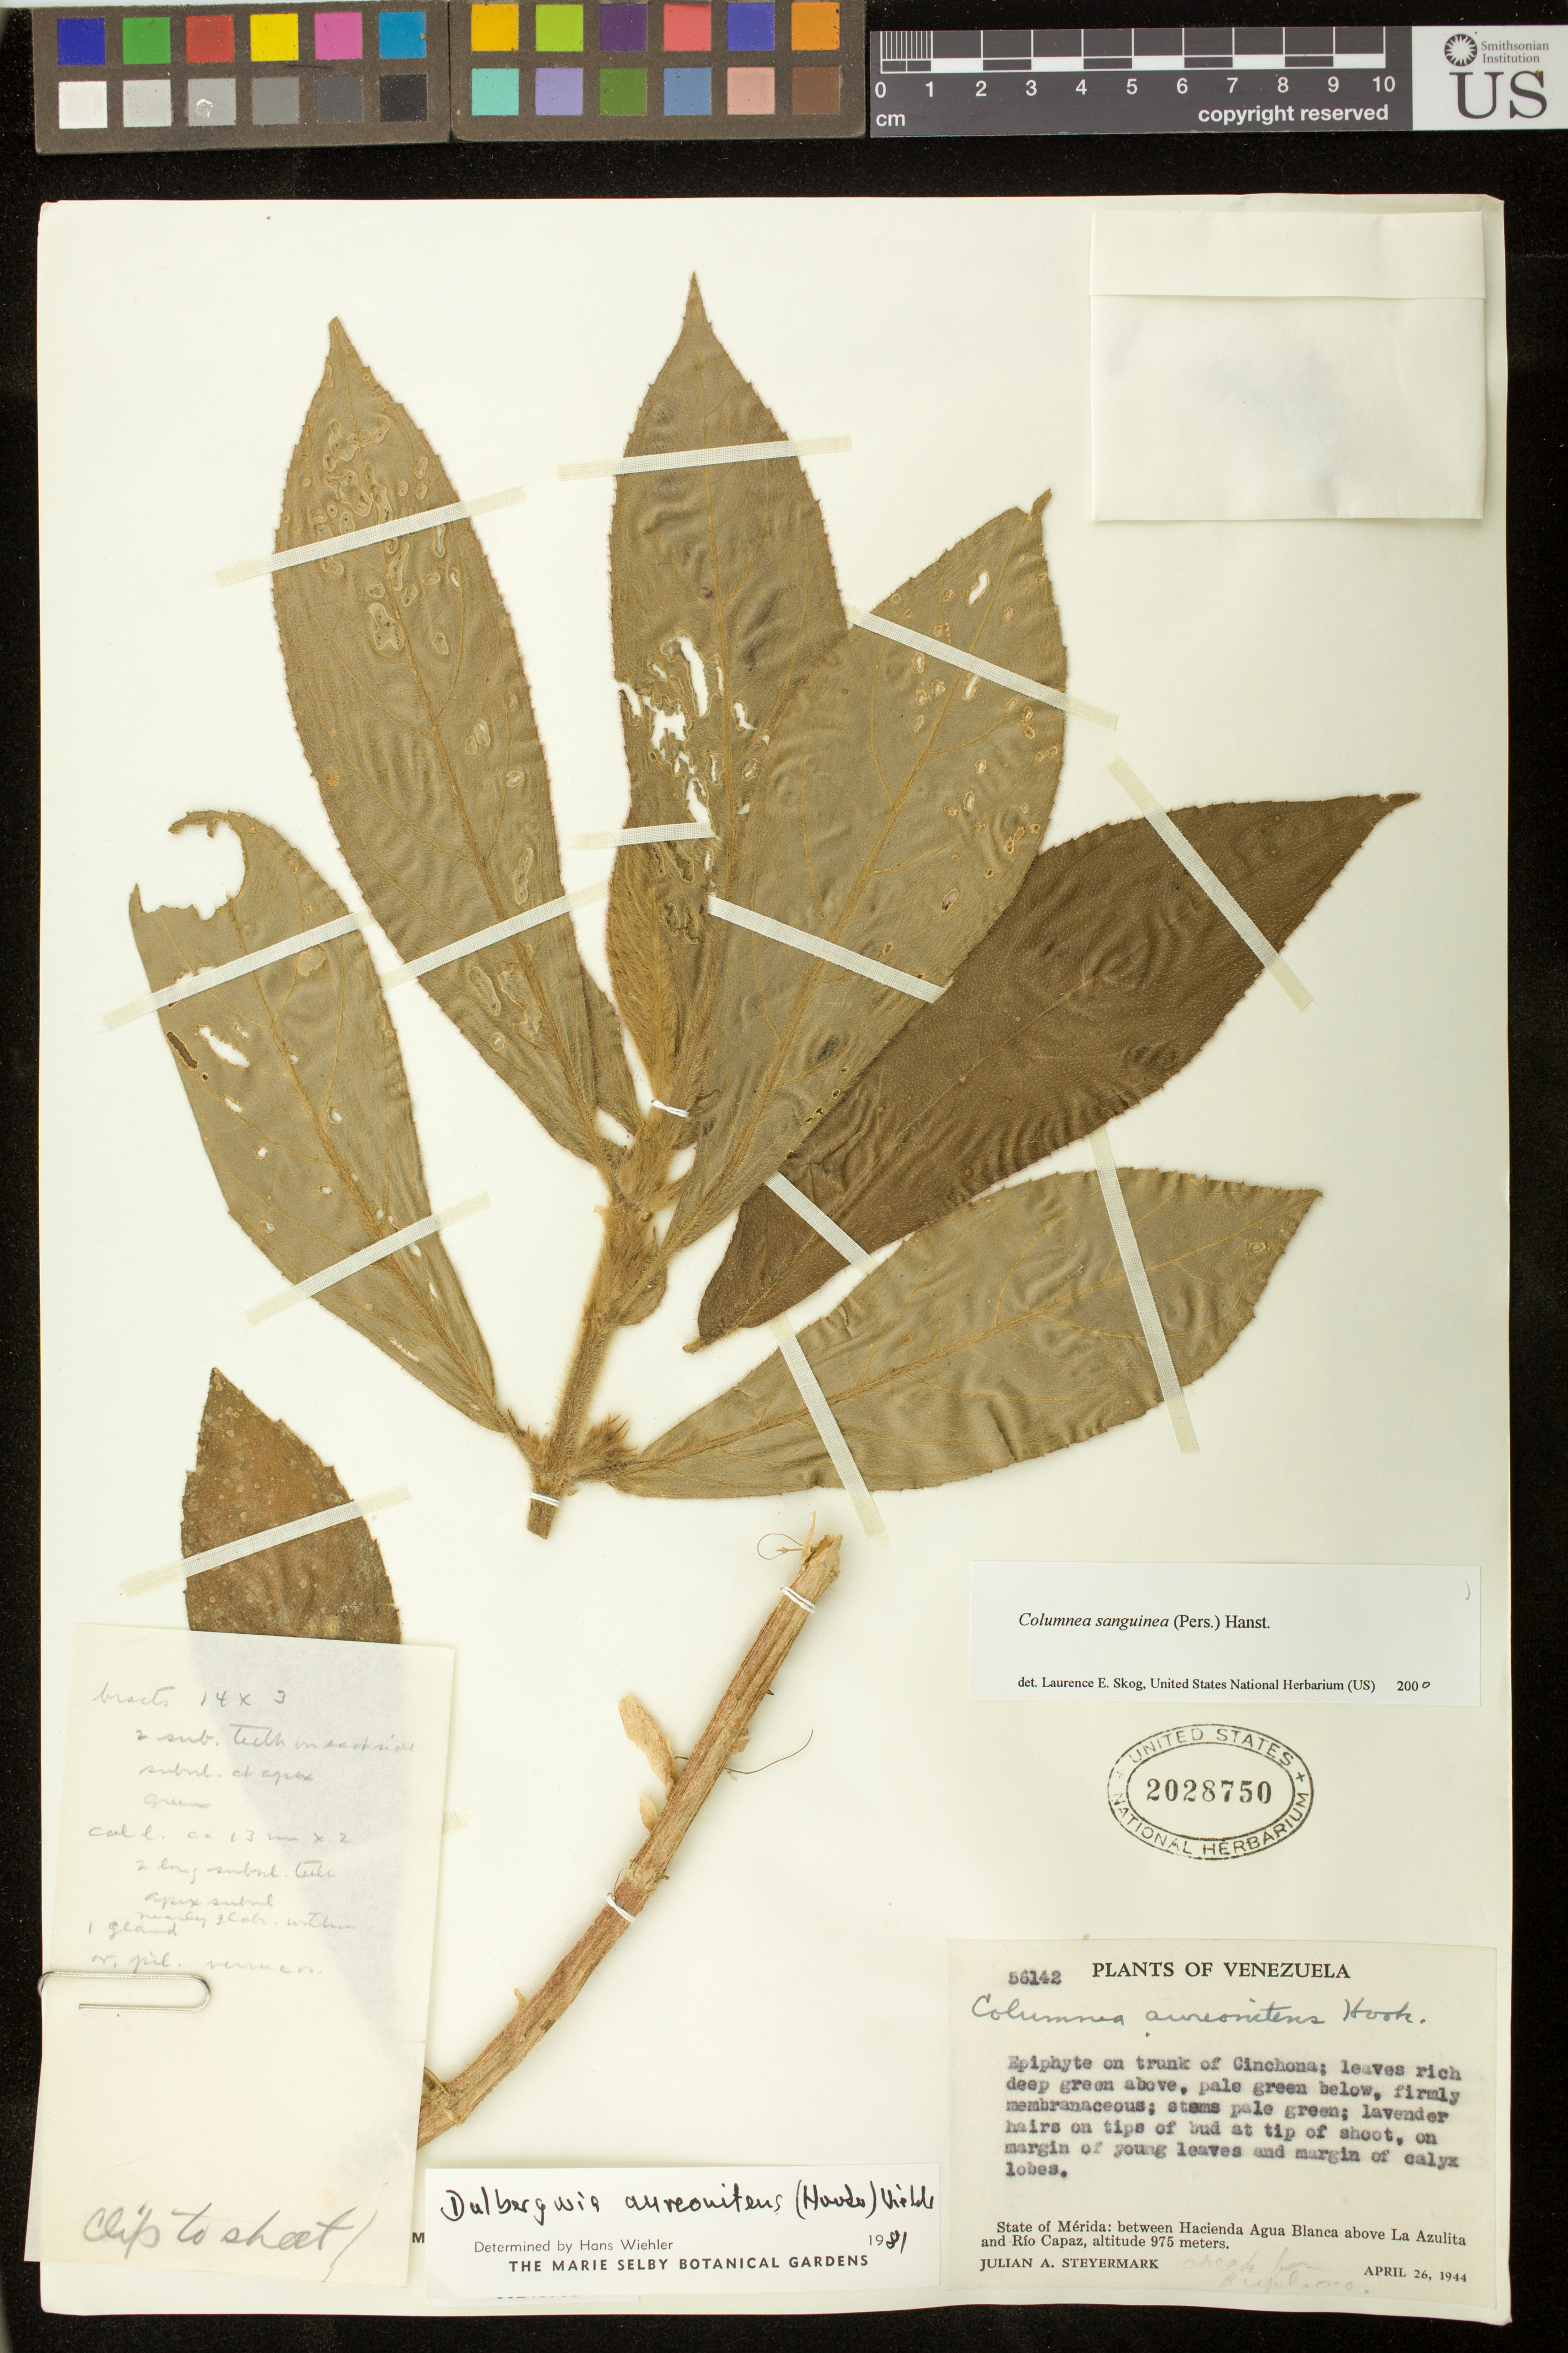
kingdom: Plantae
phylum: Tracheophyta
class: Magnoliopsida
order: Lamiales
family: Gesneriaceae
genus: Columnea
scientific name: Columnea sanguinea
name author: (Pers.) Hanst.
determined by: Skog, Laurence E.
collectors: J. Steyermark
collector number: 56142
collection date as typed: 26 Apr 1944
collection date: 1944-04-26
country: Venezuela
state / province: Mérida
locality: Between Hacienda Agua Blanca above La Azulita and Río Capaz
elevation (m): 975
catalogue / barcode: US 2028750